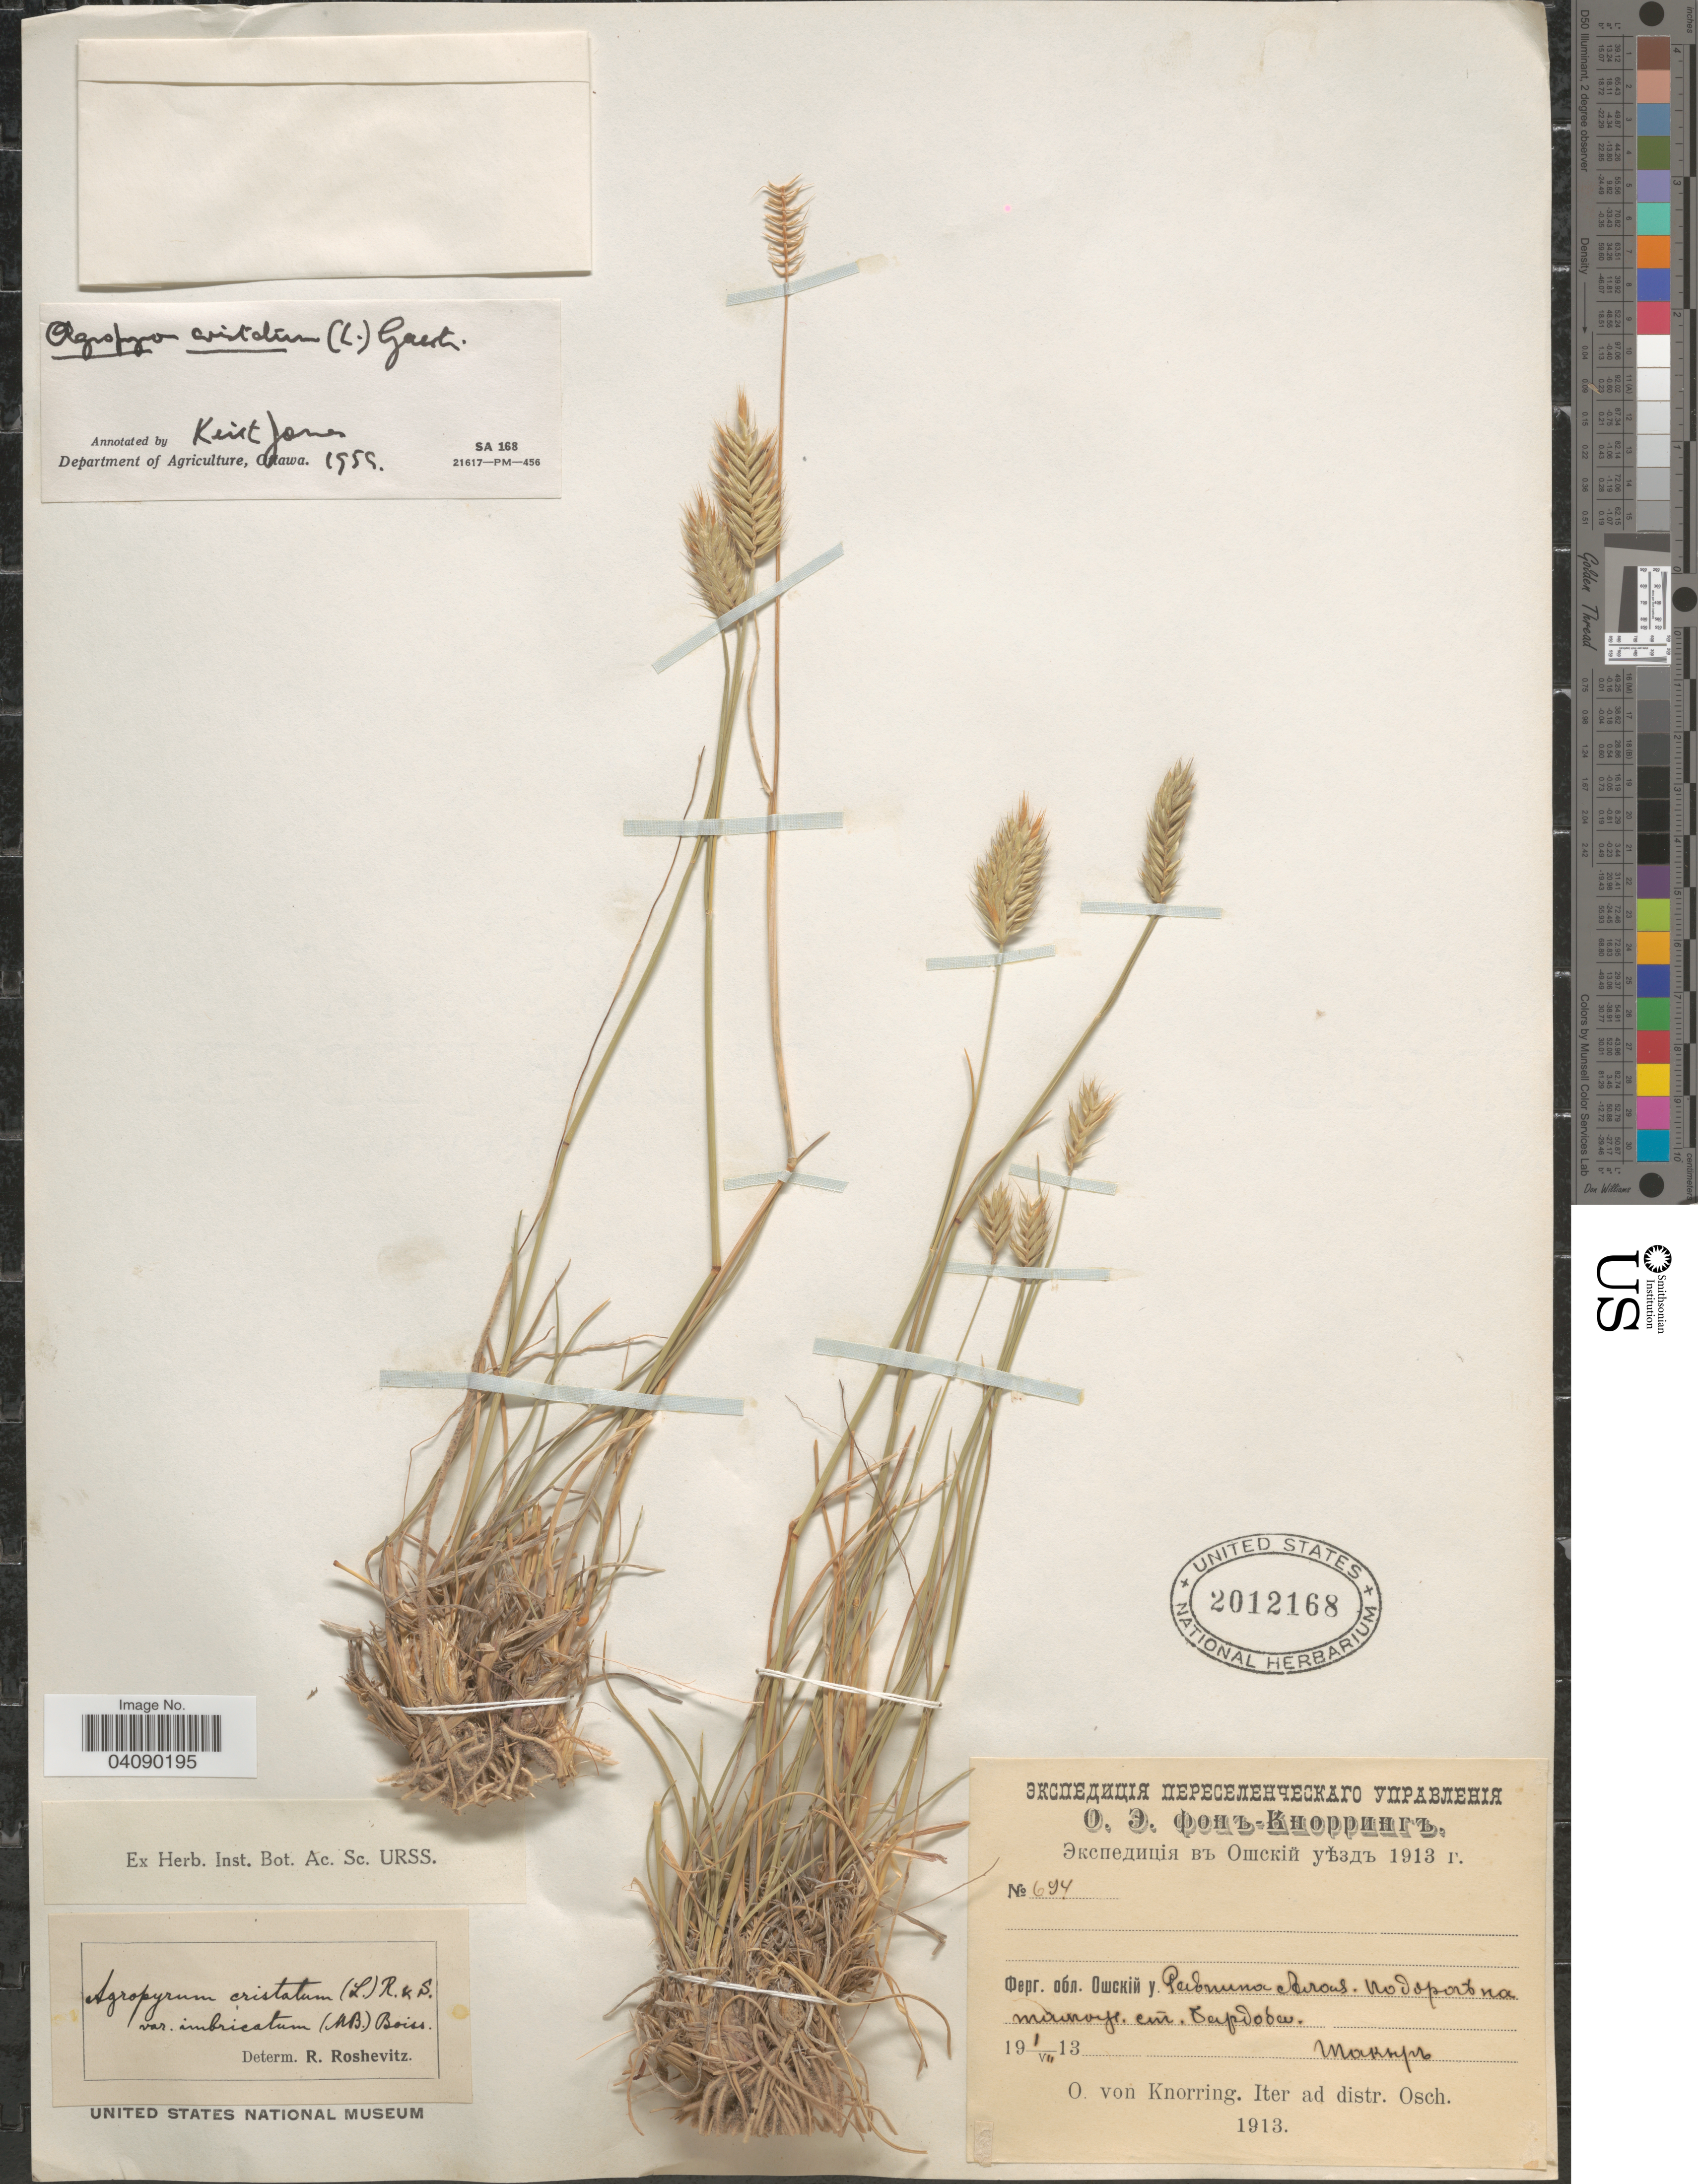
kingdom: Plantae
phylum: Tracheophyta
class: Liliopsida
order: Poales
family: Poaceae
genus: Agropyron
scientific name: Agropyron cristatum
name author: (L.) Gaertn.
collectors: O. Knorring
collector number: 694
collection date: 1913-07-01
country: Kyrgyzstan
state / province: Osh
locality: Iter ad distr. Osch. Alay, on the road to station Bardoba. Takyr.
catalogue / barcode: US 2012168